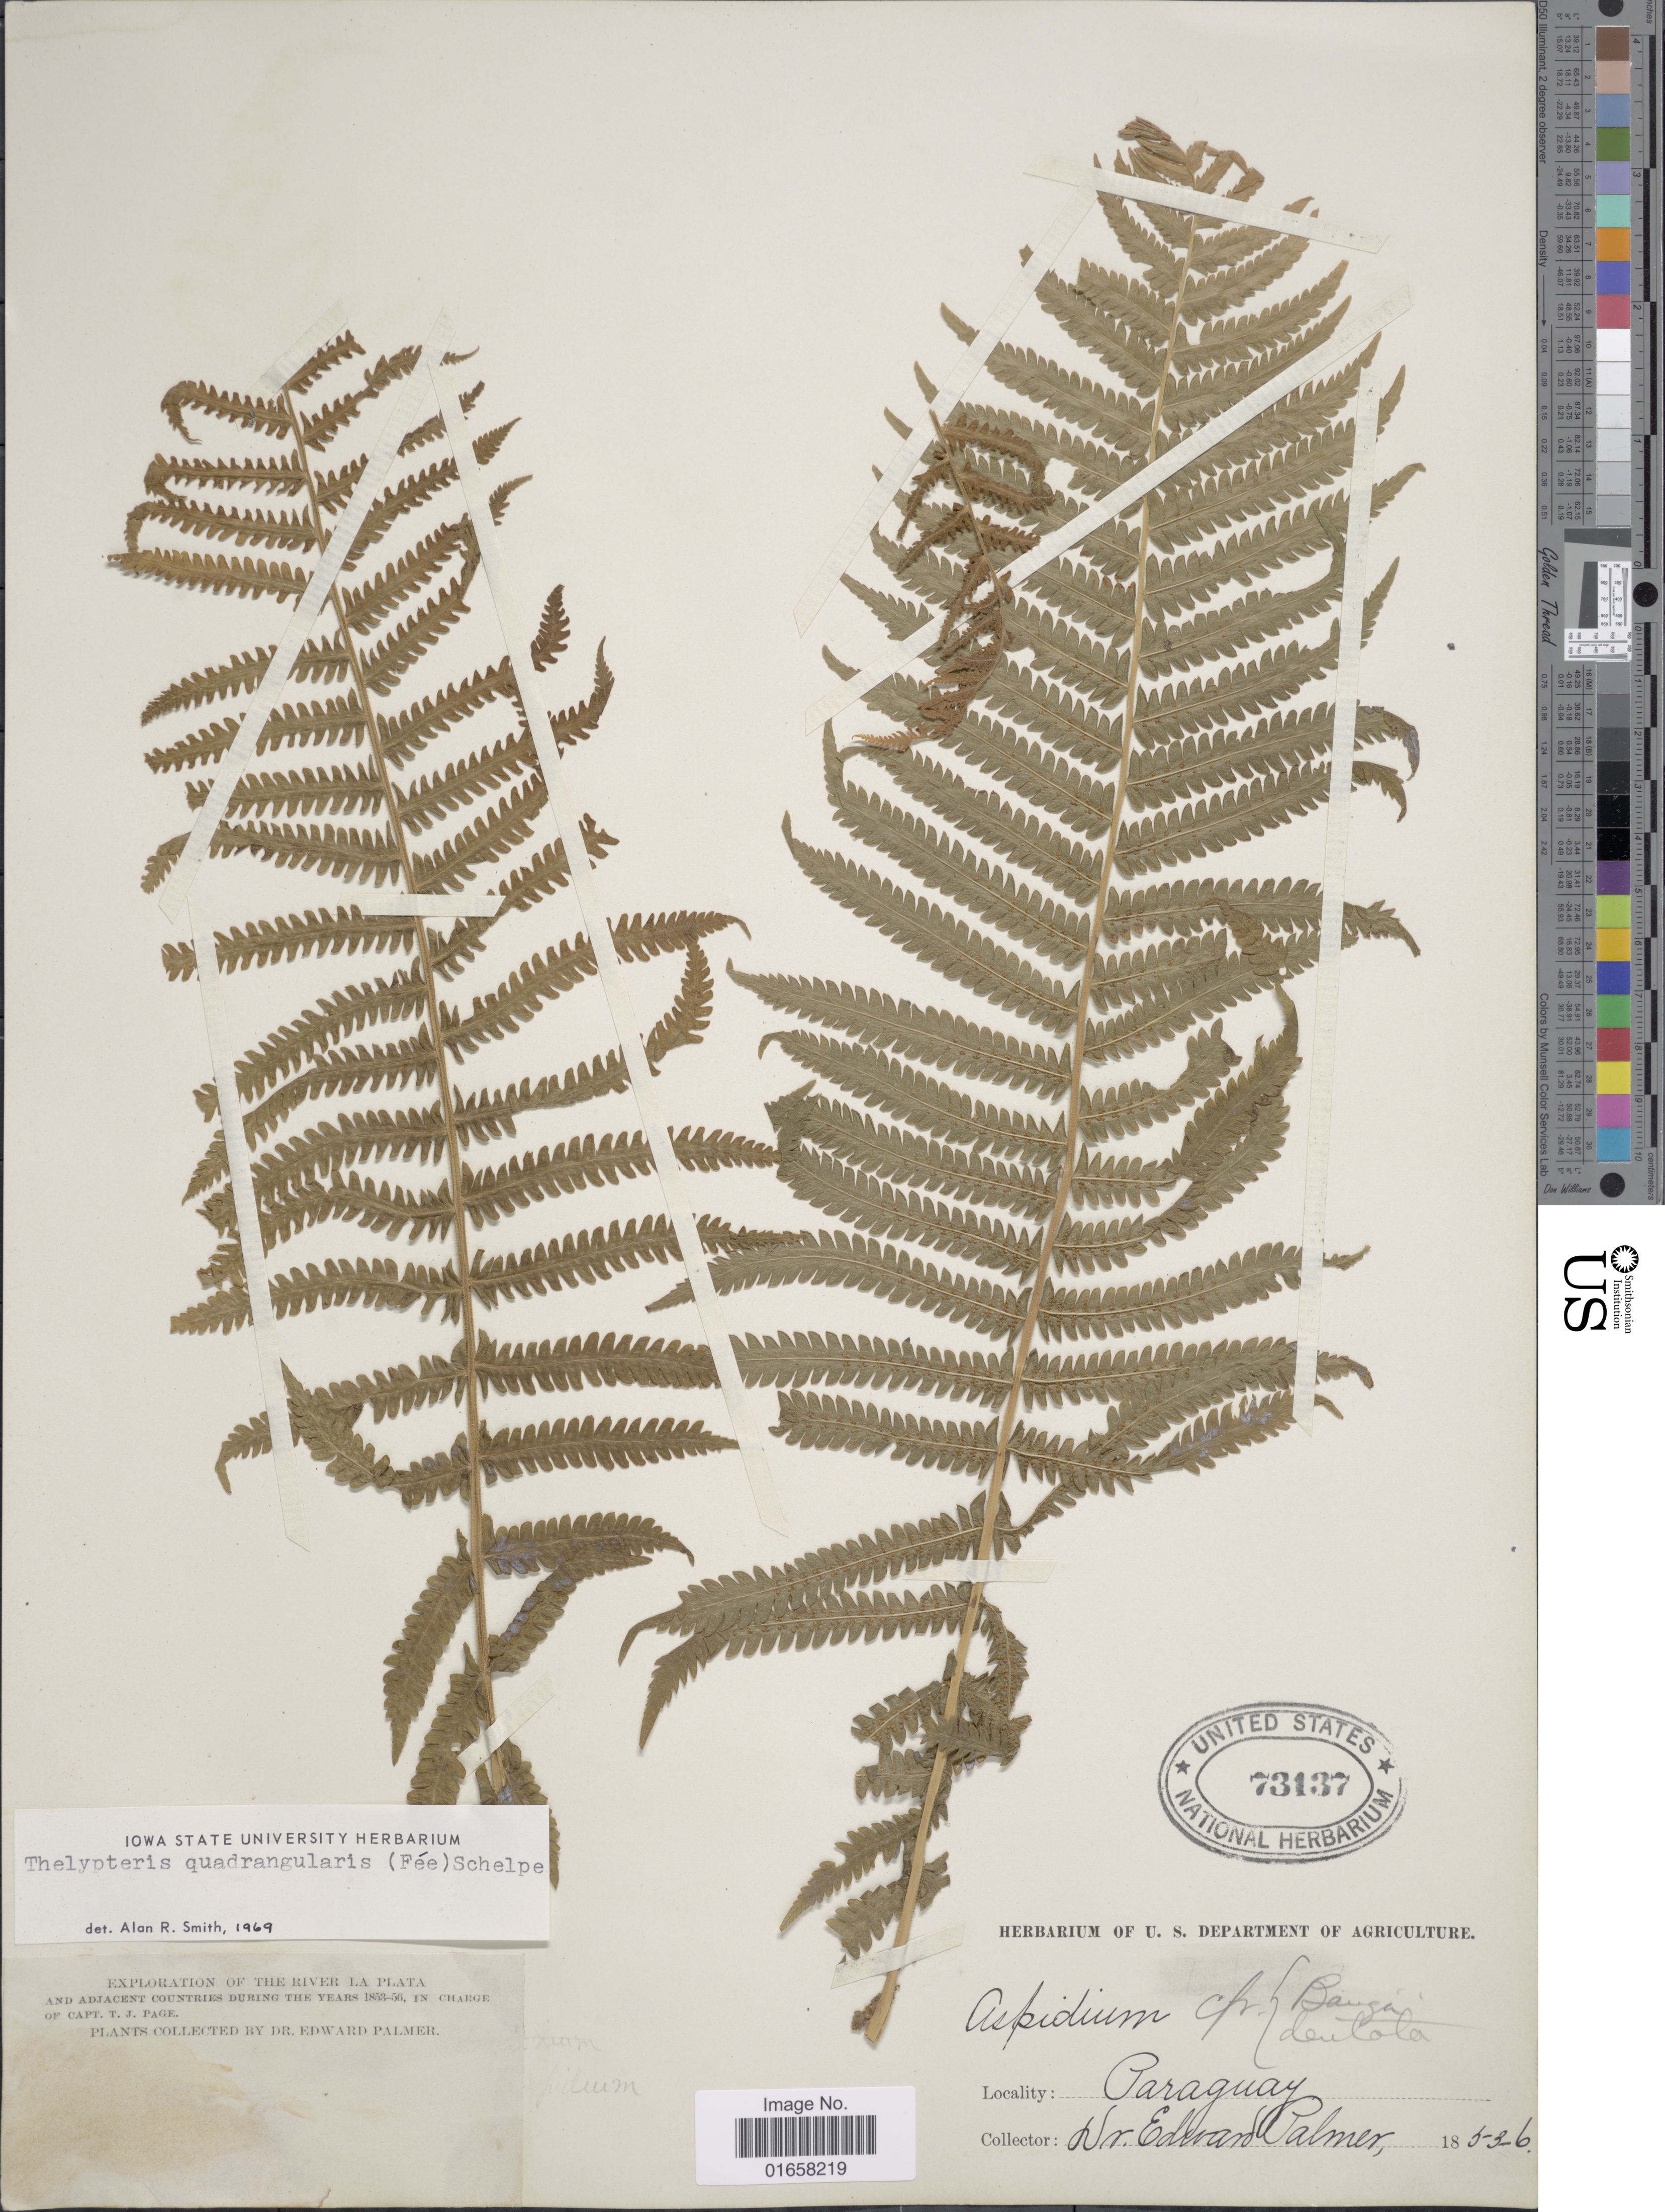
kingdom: Plantae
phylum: Tracheophyta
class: Polypodiopsida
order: Polypodiales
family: Thelypteridaceae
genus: Christella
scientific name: Christella hispidula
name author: (Decne.) Holttum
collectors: E. Palmer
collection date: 1983-06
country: Paraguay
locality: Exploration of The River La Plata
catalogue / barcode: US 73137